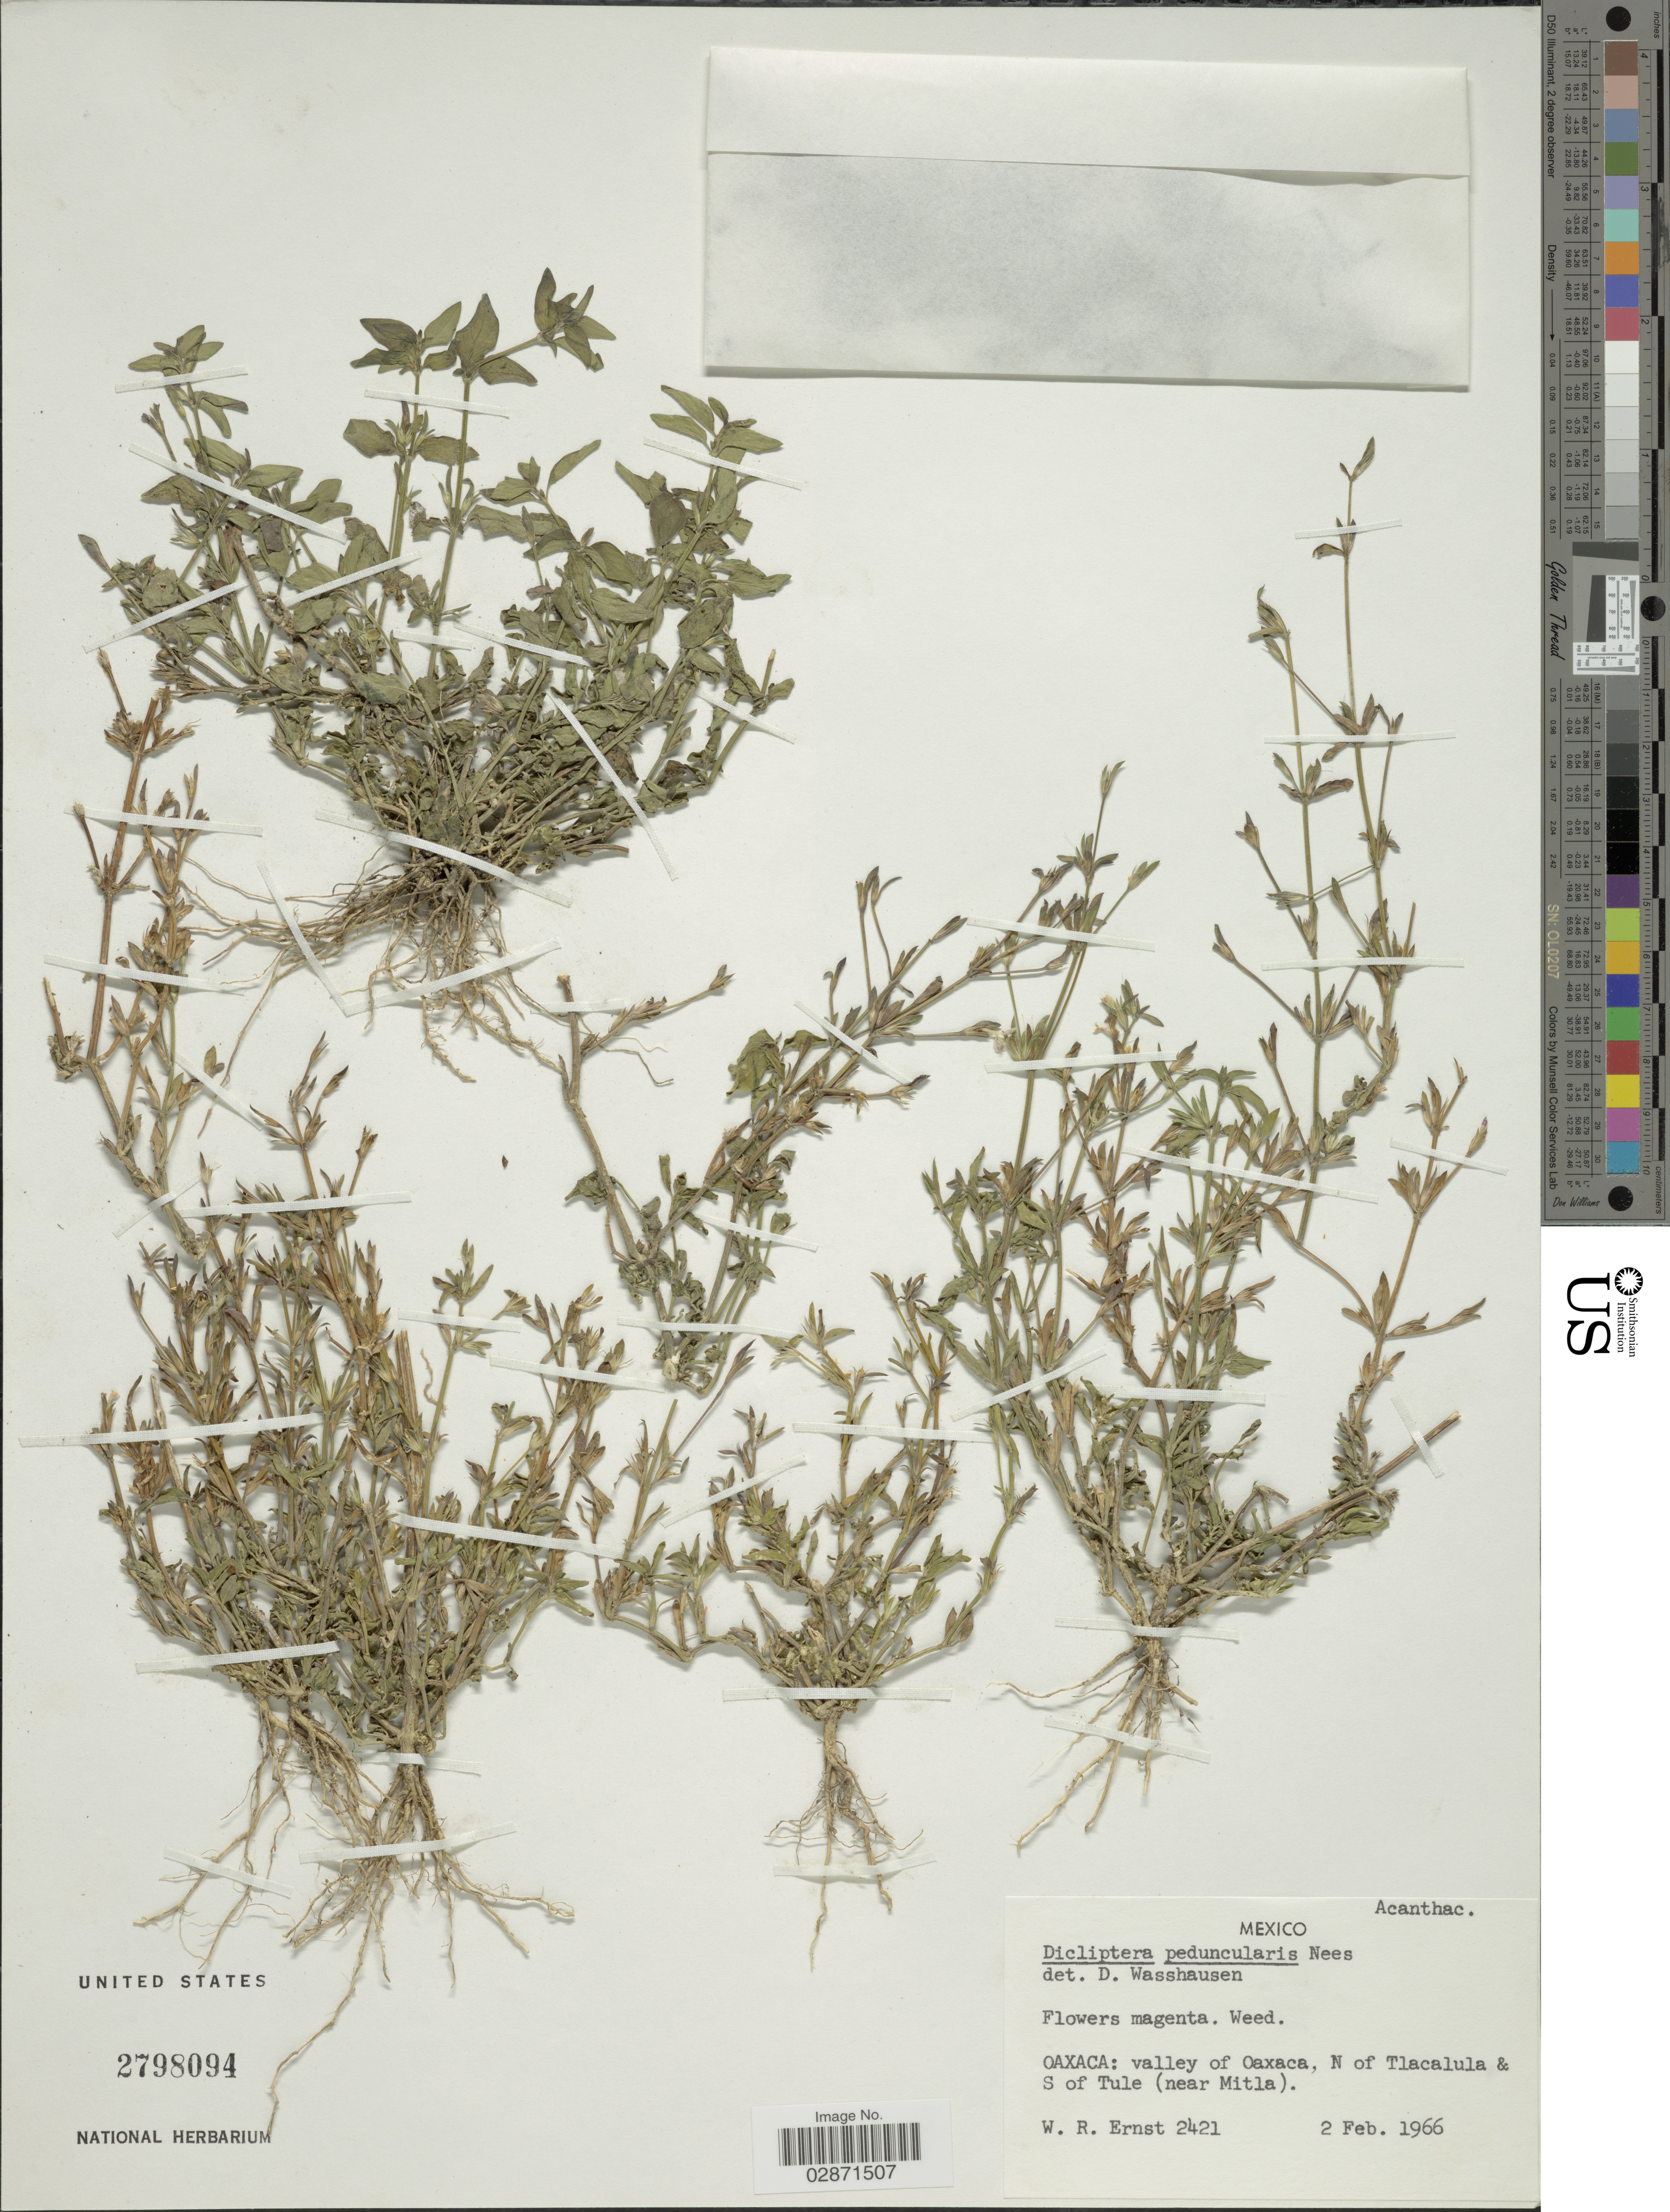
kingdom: Plantae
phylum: Tracheophyta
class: Magnoliopsida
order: Lamiales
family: Acanthaceae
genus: Dicliptera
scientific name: Dicliptera peduncularis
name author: Nees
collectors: W. R. Ernst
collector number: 2421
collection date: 1966-02-02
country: Mexico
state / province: Oaxaca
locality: Valley of Oaxaca, N of Tlacalula & S of Tule (near Mitla).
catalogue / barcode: US 2798094